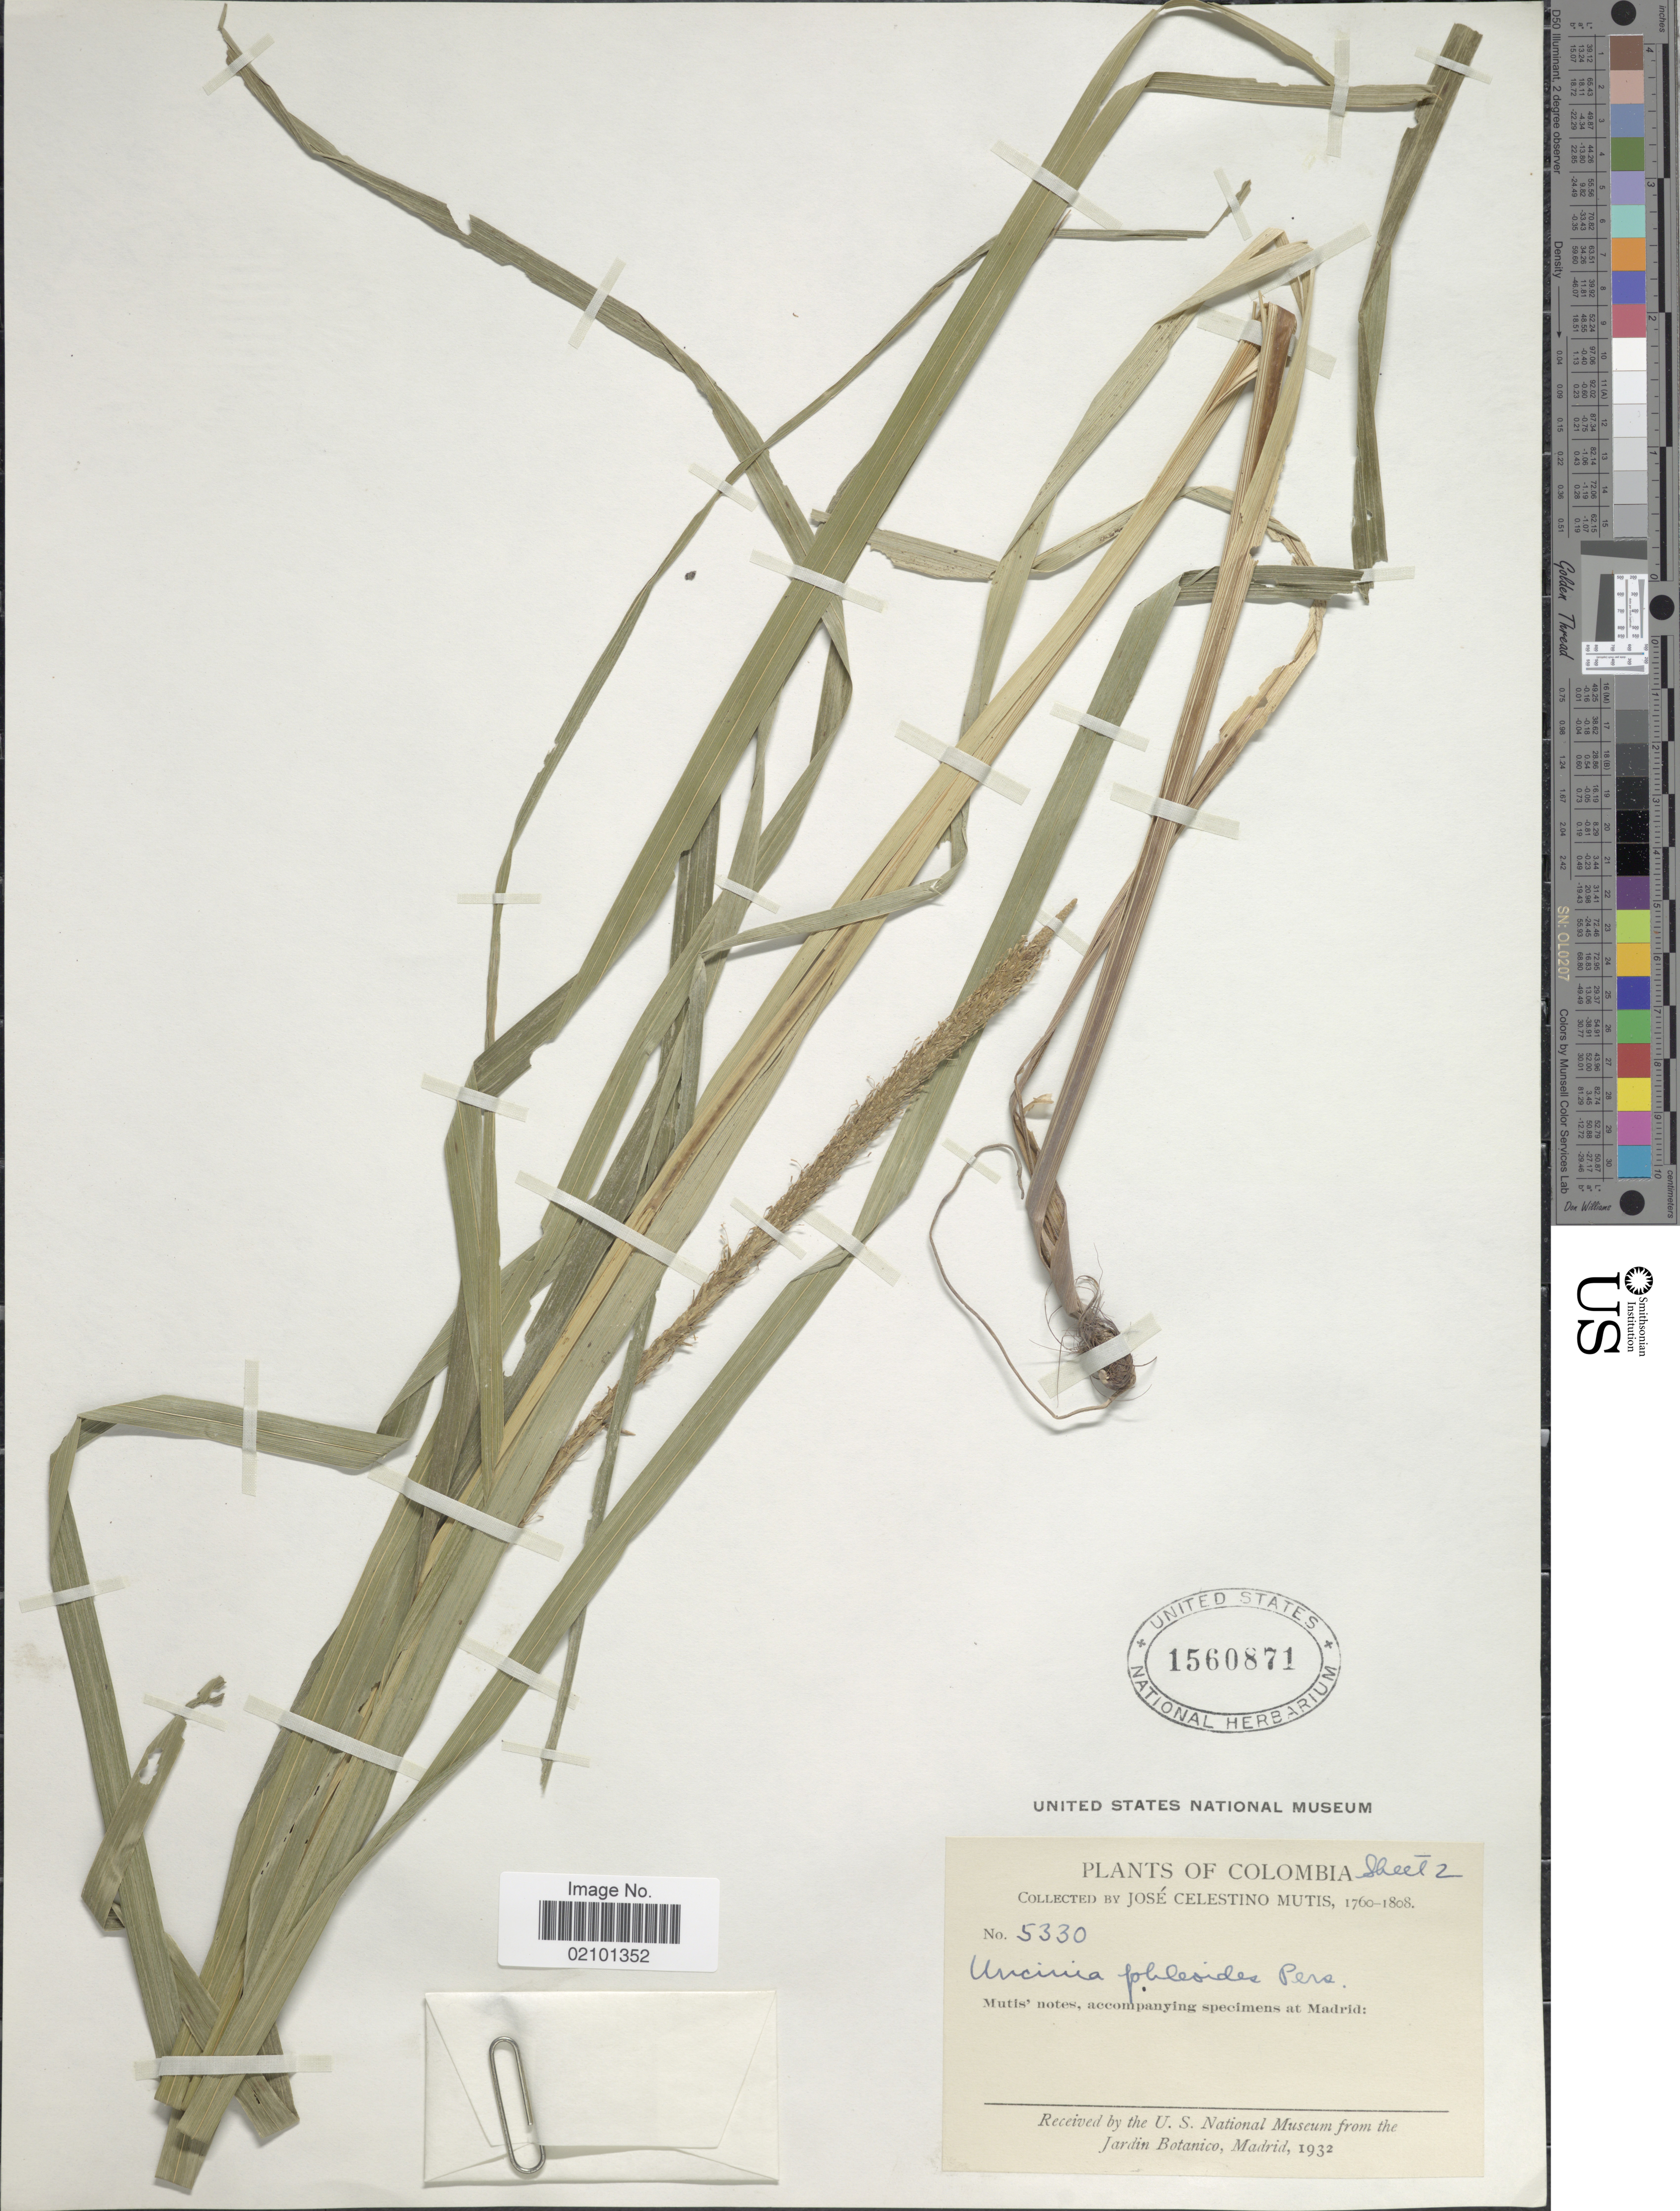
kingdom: Plantae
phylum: Tracheophyta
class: Liliopsida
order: Poales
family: Cyperaceae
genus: Carex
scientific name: Carex phleoides subsp. koyamae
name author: (Gómez-Laur.) Jim.Mejías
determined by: Jimnéz-Mejias, Pedro, (UPOS), Universidad Pablo de Olavide (SPAIN)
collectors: J. C. B. Mutis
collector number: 5330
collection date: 1760/1808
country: Colombia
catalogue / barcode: US 1560871